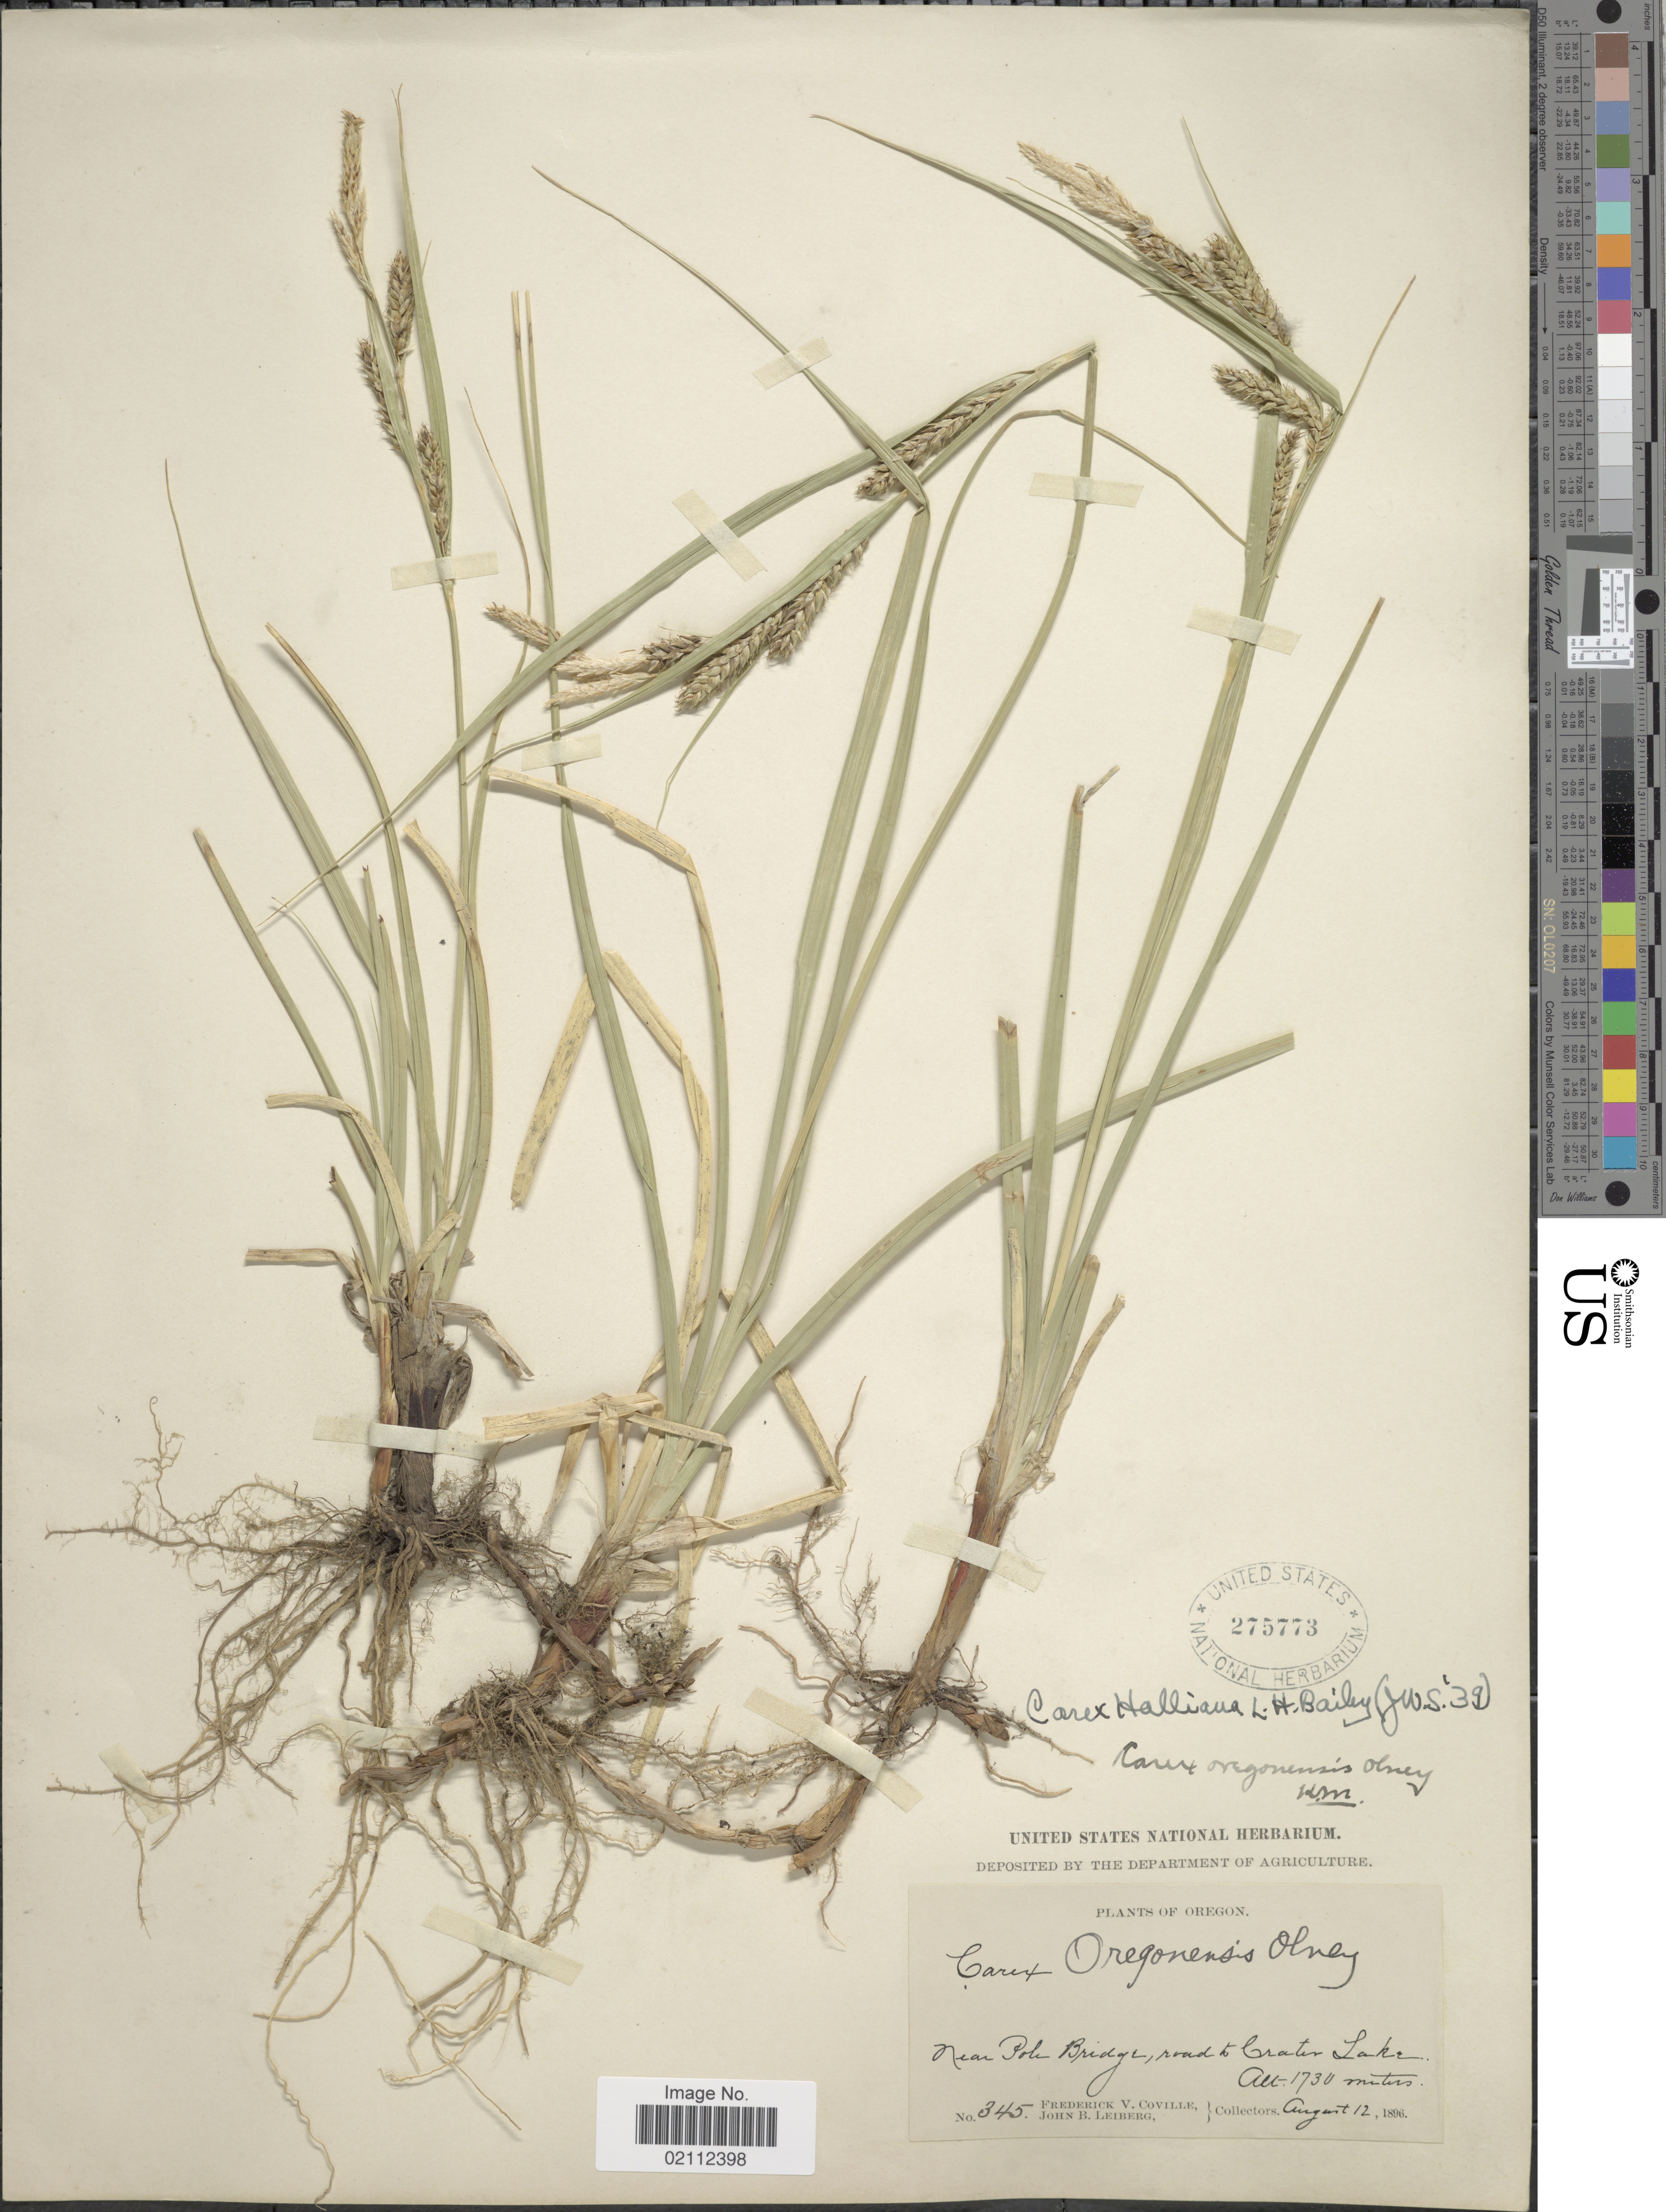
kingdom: Plantae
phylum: Tracheophyta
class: Liliopsida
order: Poales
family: Cyperaceae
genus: Carex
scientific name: Carex halliana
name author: L.H. Bailey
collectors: F. V. Coville & E. I. Applegate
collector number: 345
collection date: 1896-08-12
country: United States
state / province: Oregon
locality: Near Pole Bridge, road to Crater Lake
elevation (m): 1730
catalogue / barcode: US 275773